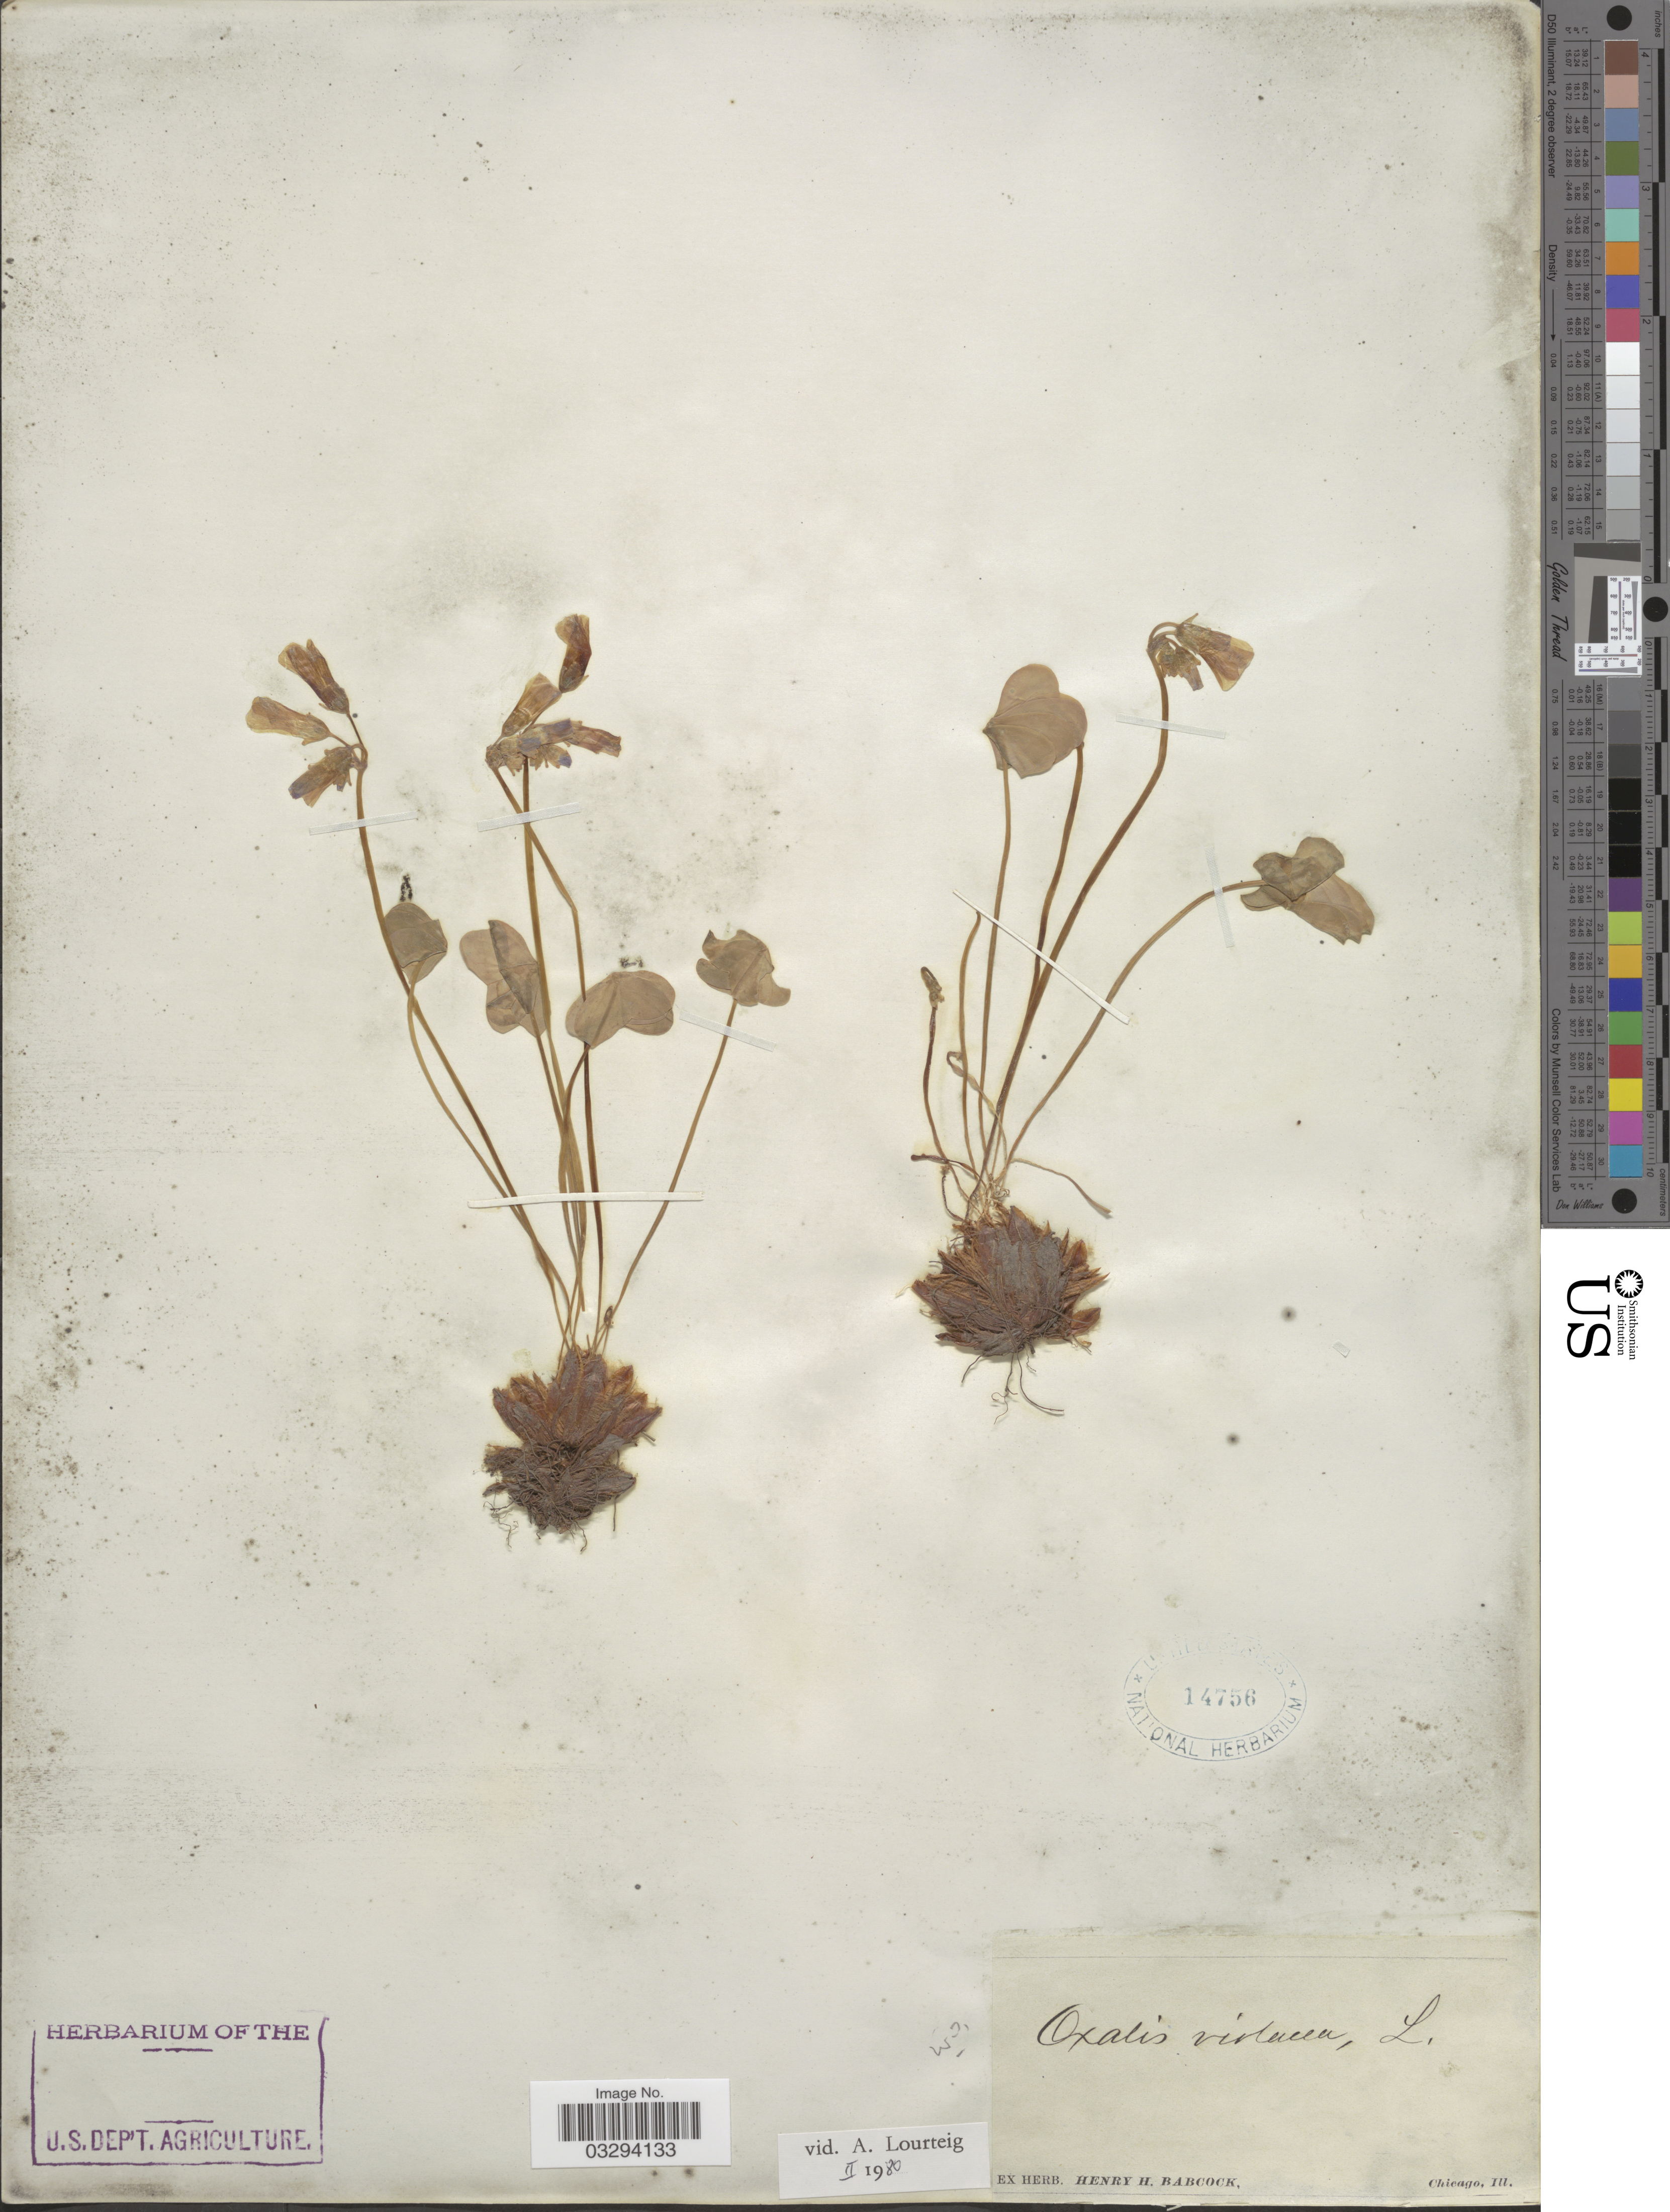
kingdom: Plantae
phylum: Tracheophyta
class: Magnoliopsida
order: Oxalidales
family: Oxalidaceae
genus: Oxalis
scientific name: Oxalis violacea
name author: L.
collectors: ex herb. Henry Homes Babcock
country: United States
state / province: Illinois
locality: Chicago.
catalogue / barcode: US 14756